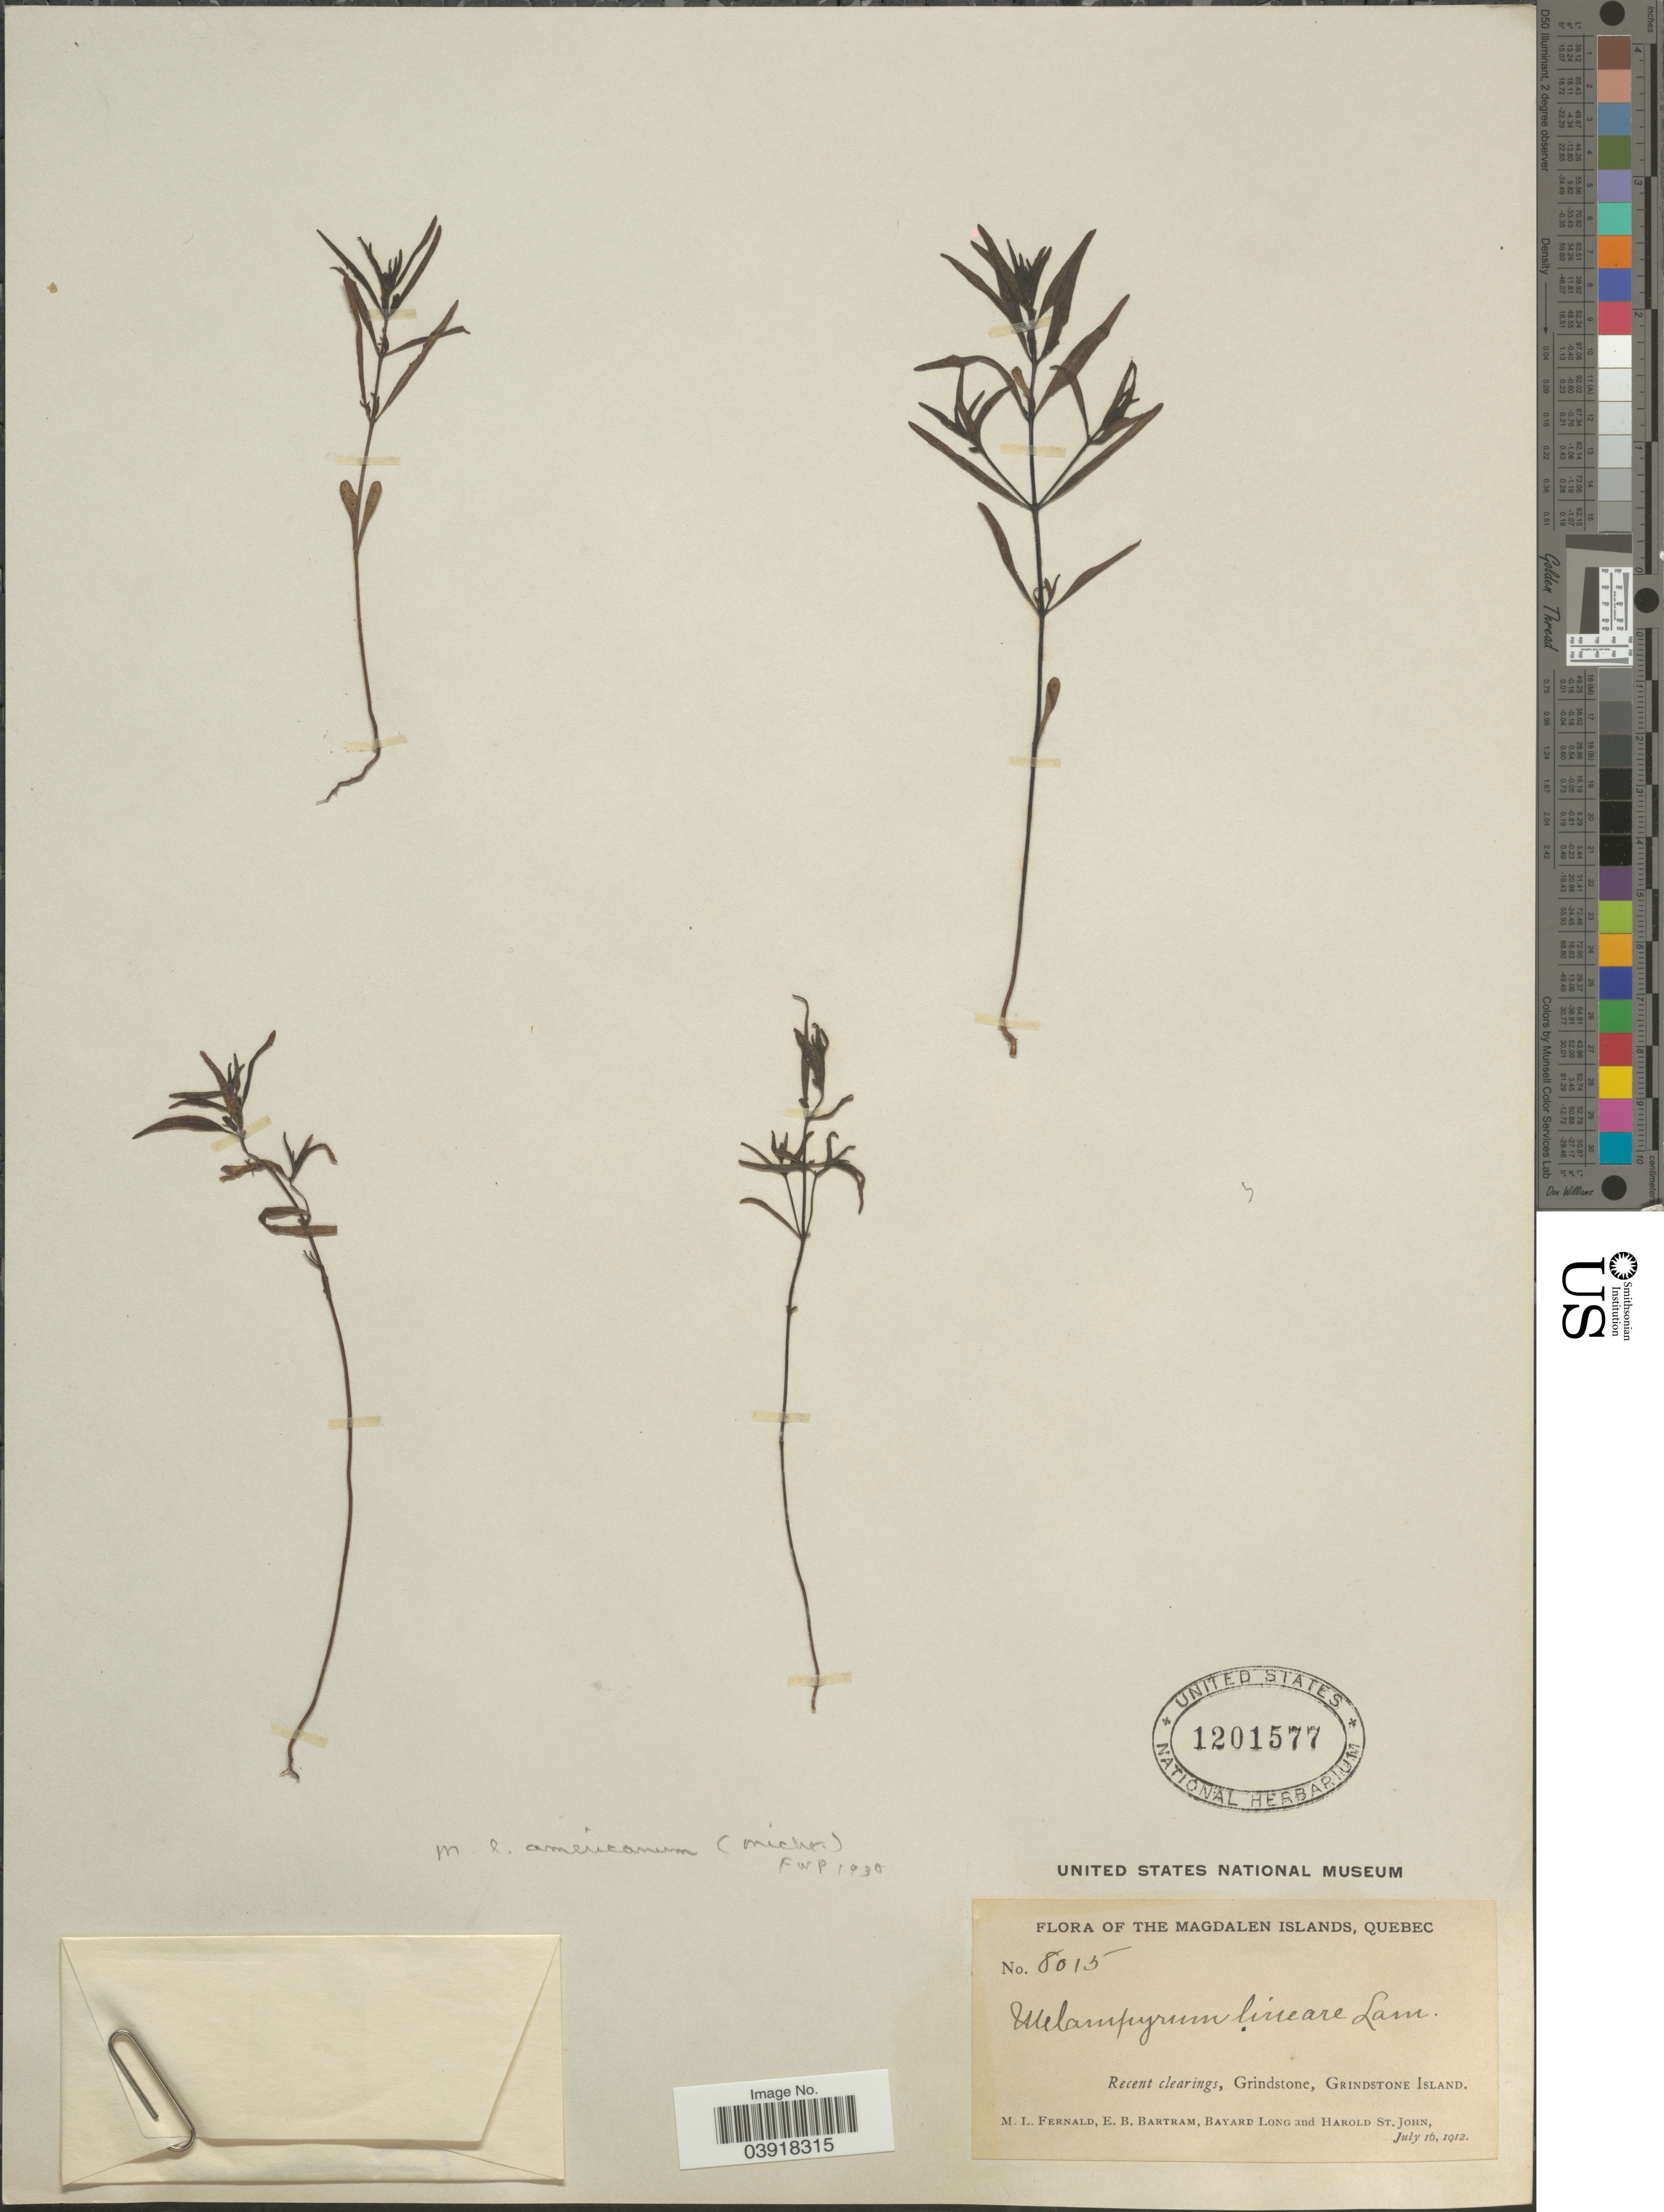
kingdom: Plantae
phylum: Tracheophyta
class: Magnoliopsida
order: Lamiales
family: Orobanchaceae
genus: Melampyrum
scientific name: Melampyrum lineare var. latifolium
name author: (Muhl.) P. Beauv.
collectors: M. L. Fernald, E. B. Bartram, B. Long & H. St. John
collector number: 8015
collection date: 1912-07-16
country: Canada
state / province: Quebec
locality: The Magdalen Islands. Grindstone, Grindstone Island.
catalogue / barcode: US 1201577